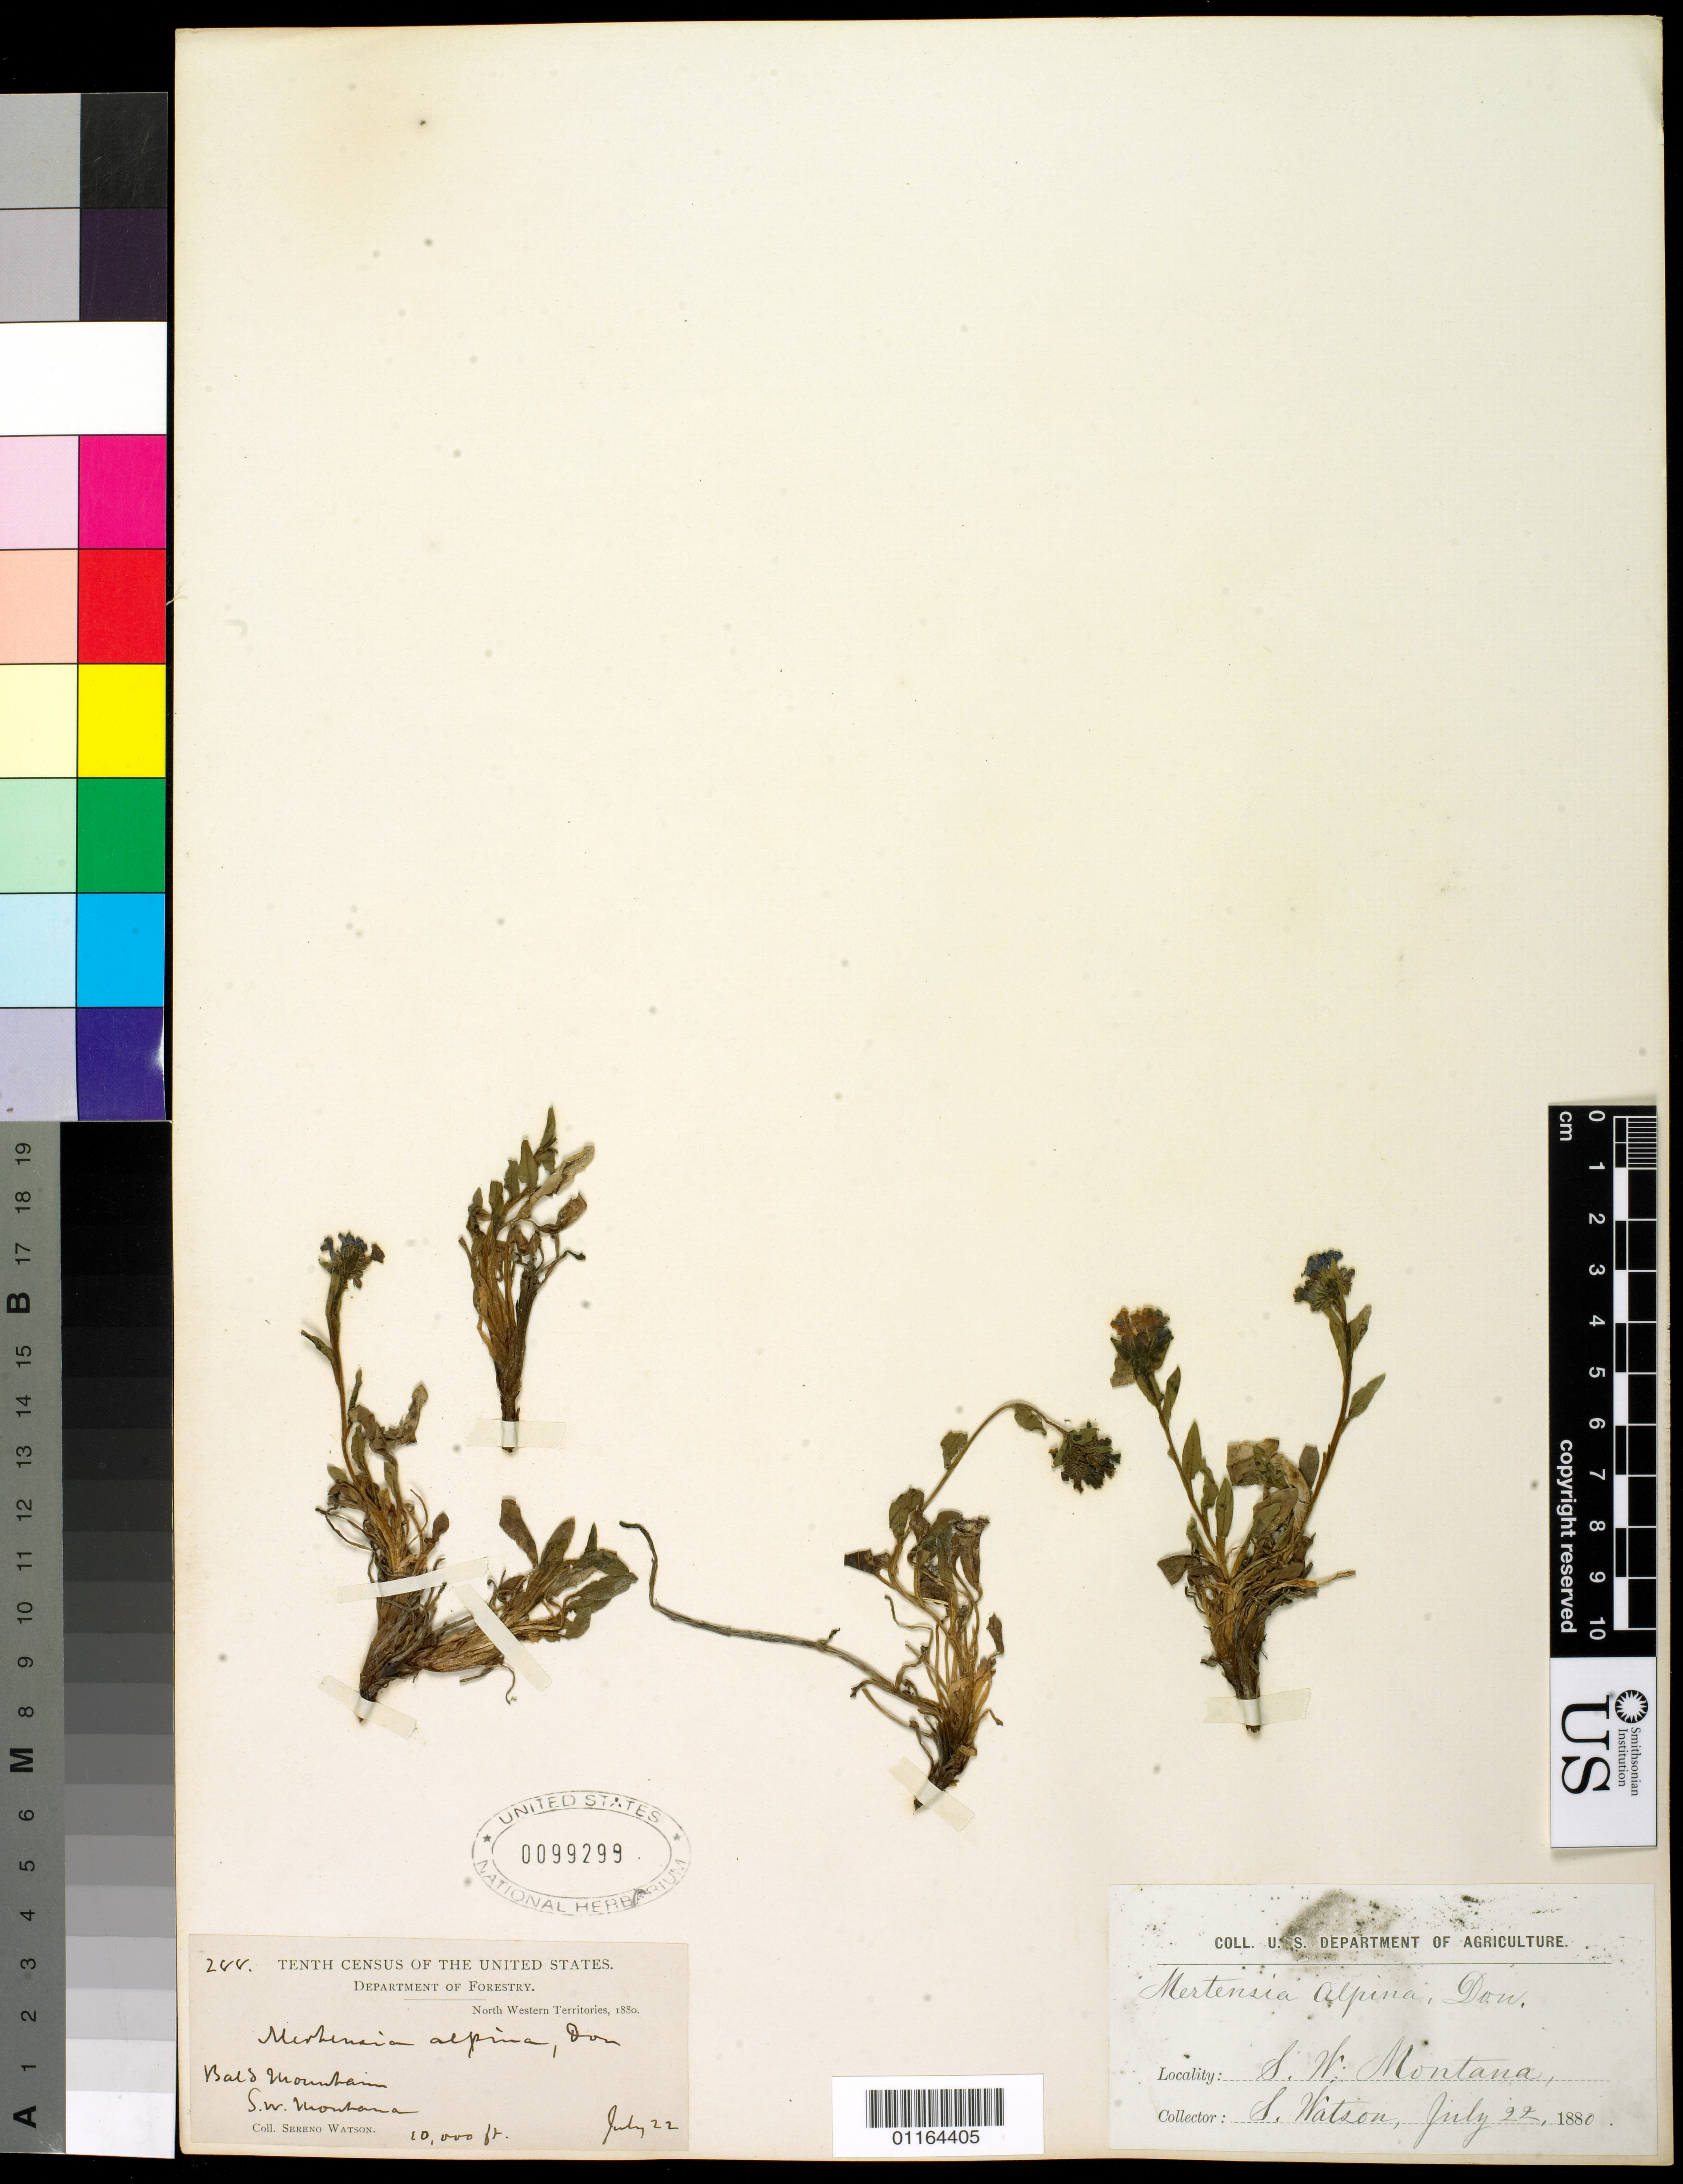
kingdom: Plantae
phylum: Tracheophyta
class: Magnoliopsida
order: Boraginales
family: Boraginaceae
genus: Mertensia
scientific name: Mertensia alpina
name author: (Torr.) G. Don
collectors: S. Watson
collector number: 288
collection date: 1880-07-22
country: United States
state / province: Montana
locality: Bald Mountains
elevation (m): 3048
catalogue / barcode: US 99299